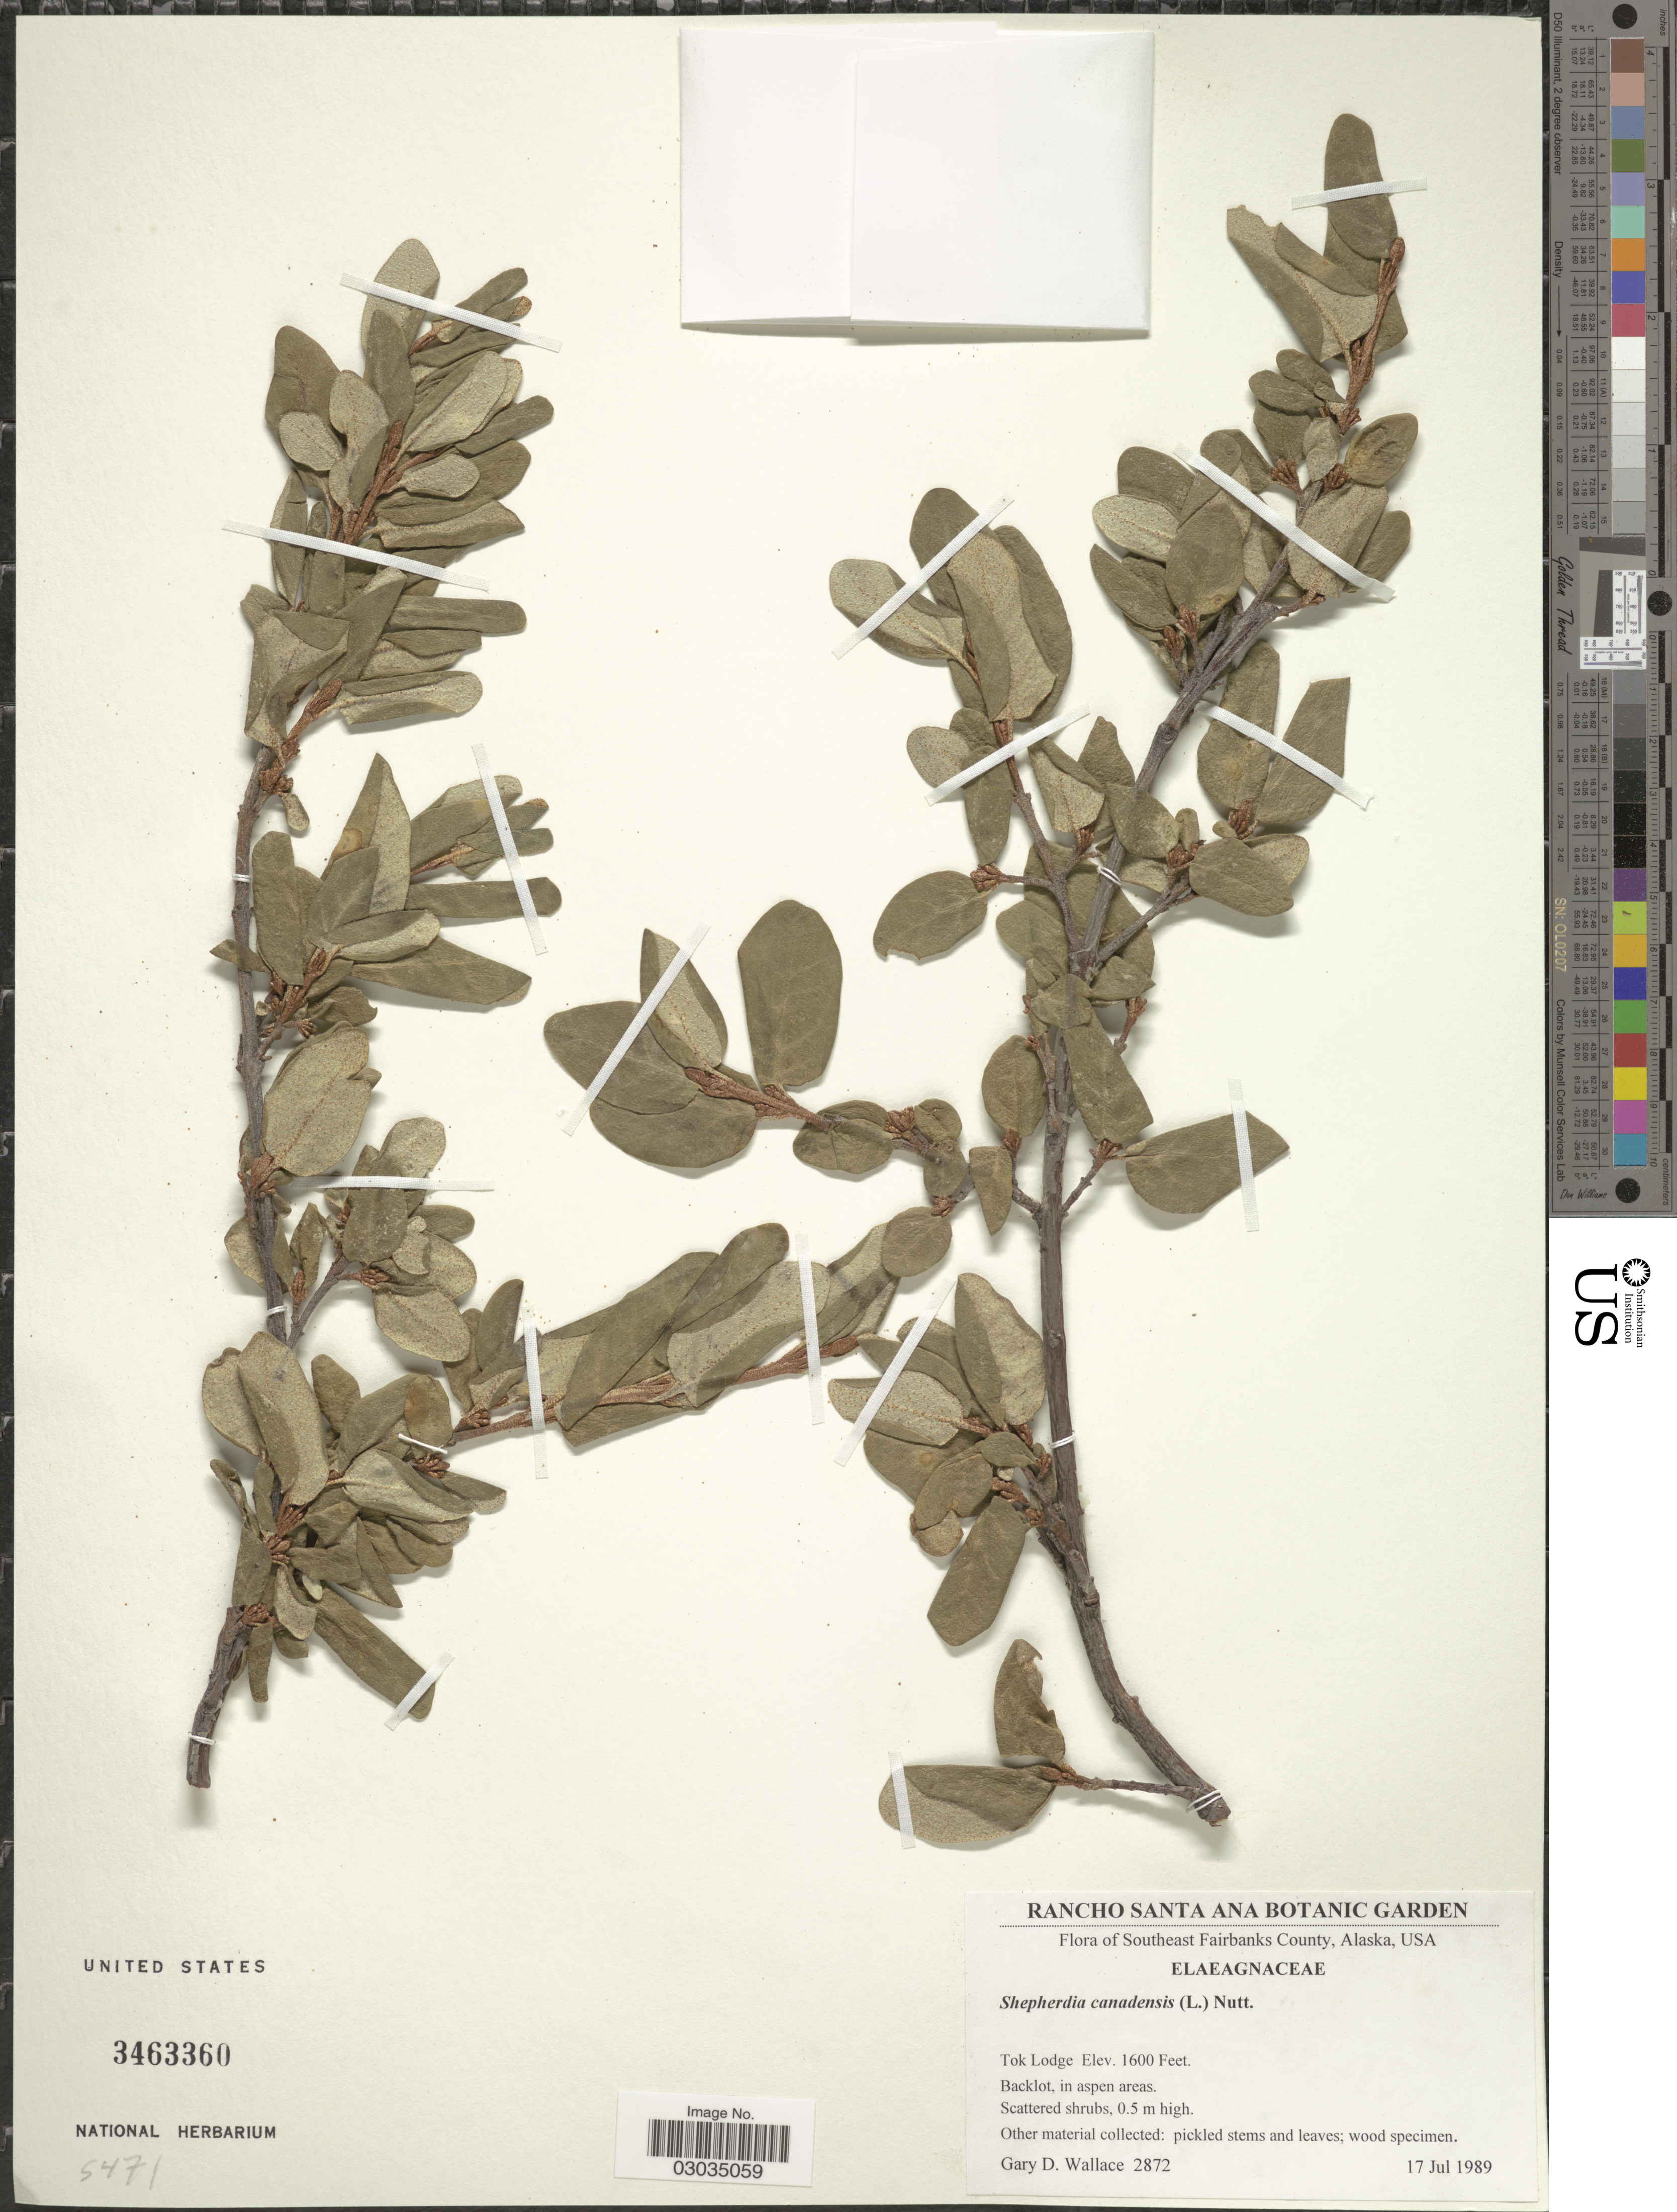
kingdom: Plantae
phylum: Tracheophyta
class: Magnoliopsida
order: Rosales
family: Elaeagnaceae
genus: Shepherdia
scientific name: Shepherdia canadensis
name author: (L.) Nutt.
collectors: G. D. Wallace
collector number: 2872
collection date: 1989-07-17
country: United States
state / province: Alaska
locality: Southeast Fairbanks County, Tok Lodge.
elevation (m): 488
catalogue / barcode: US 3463360